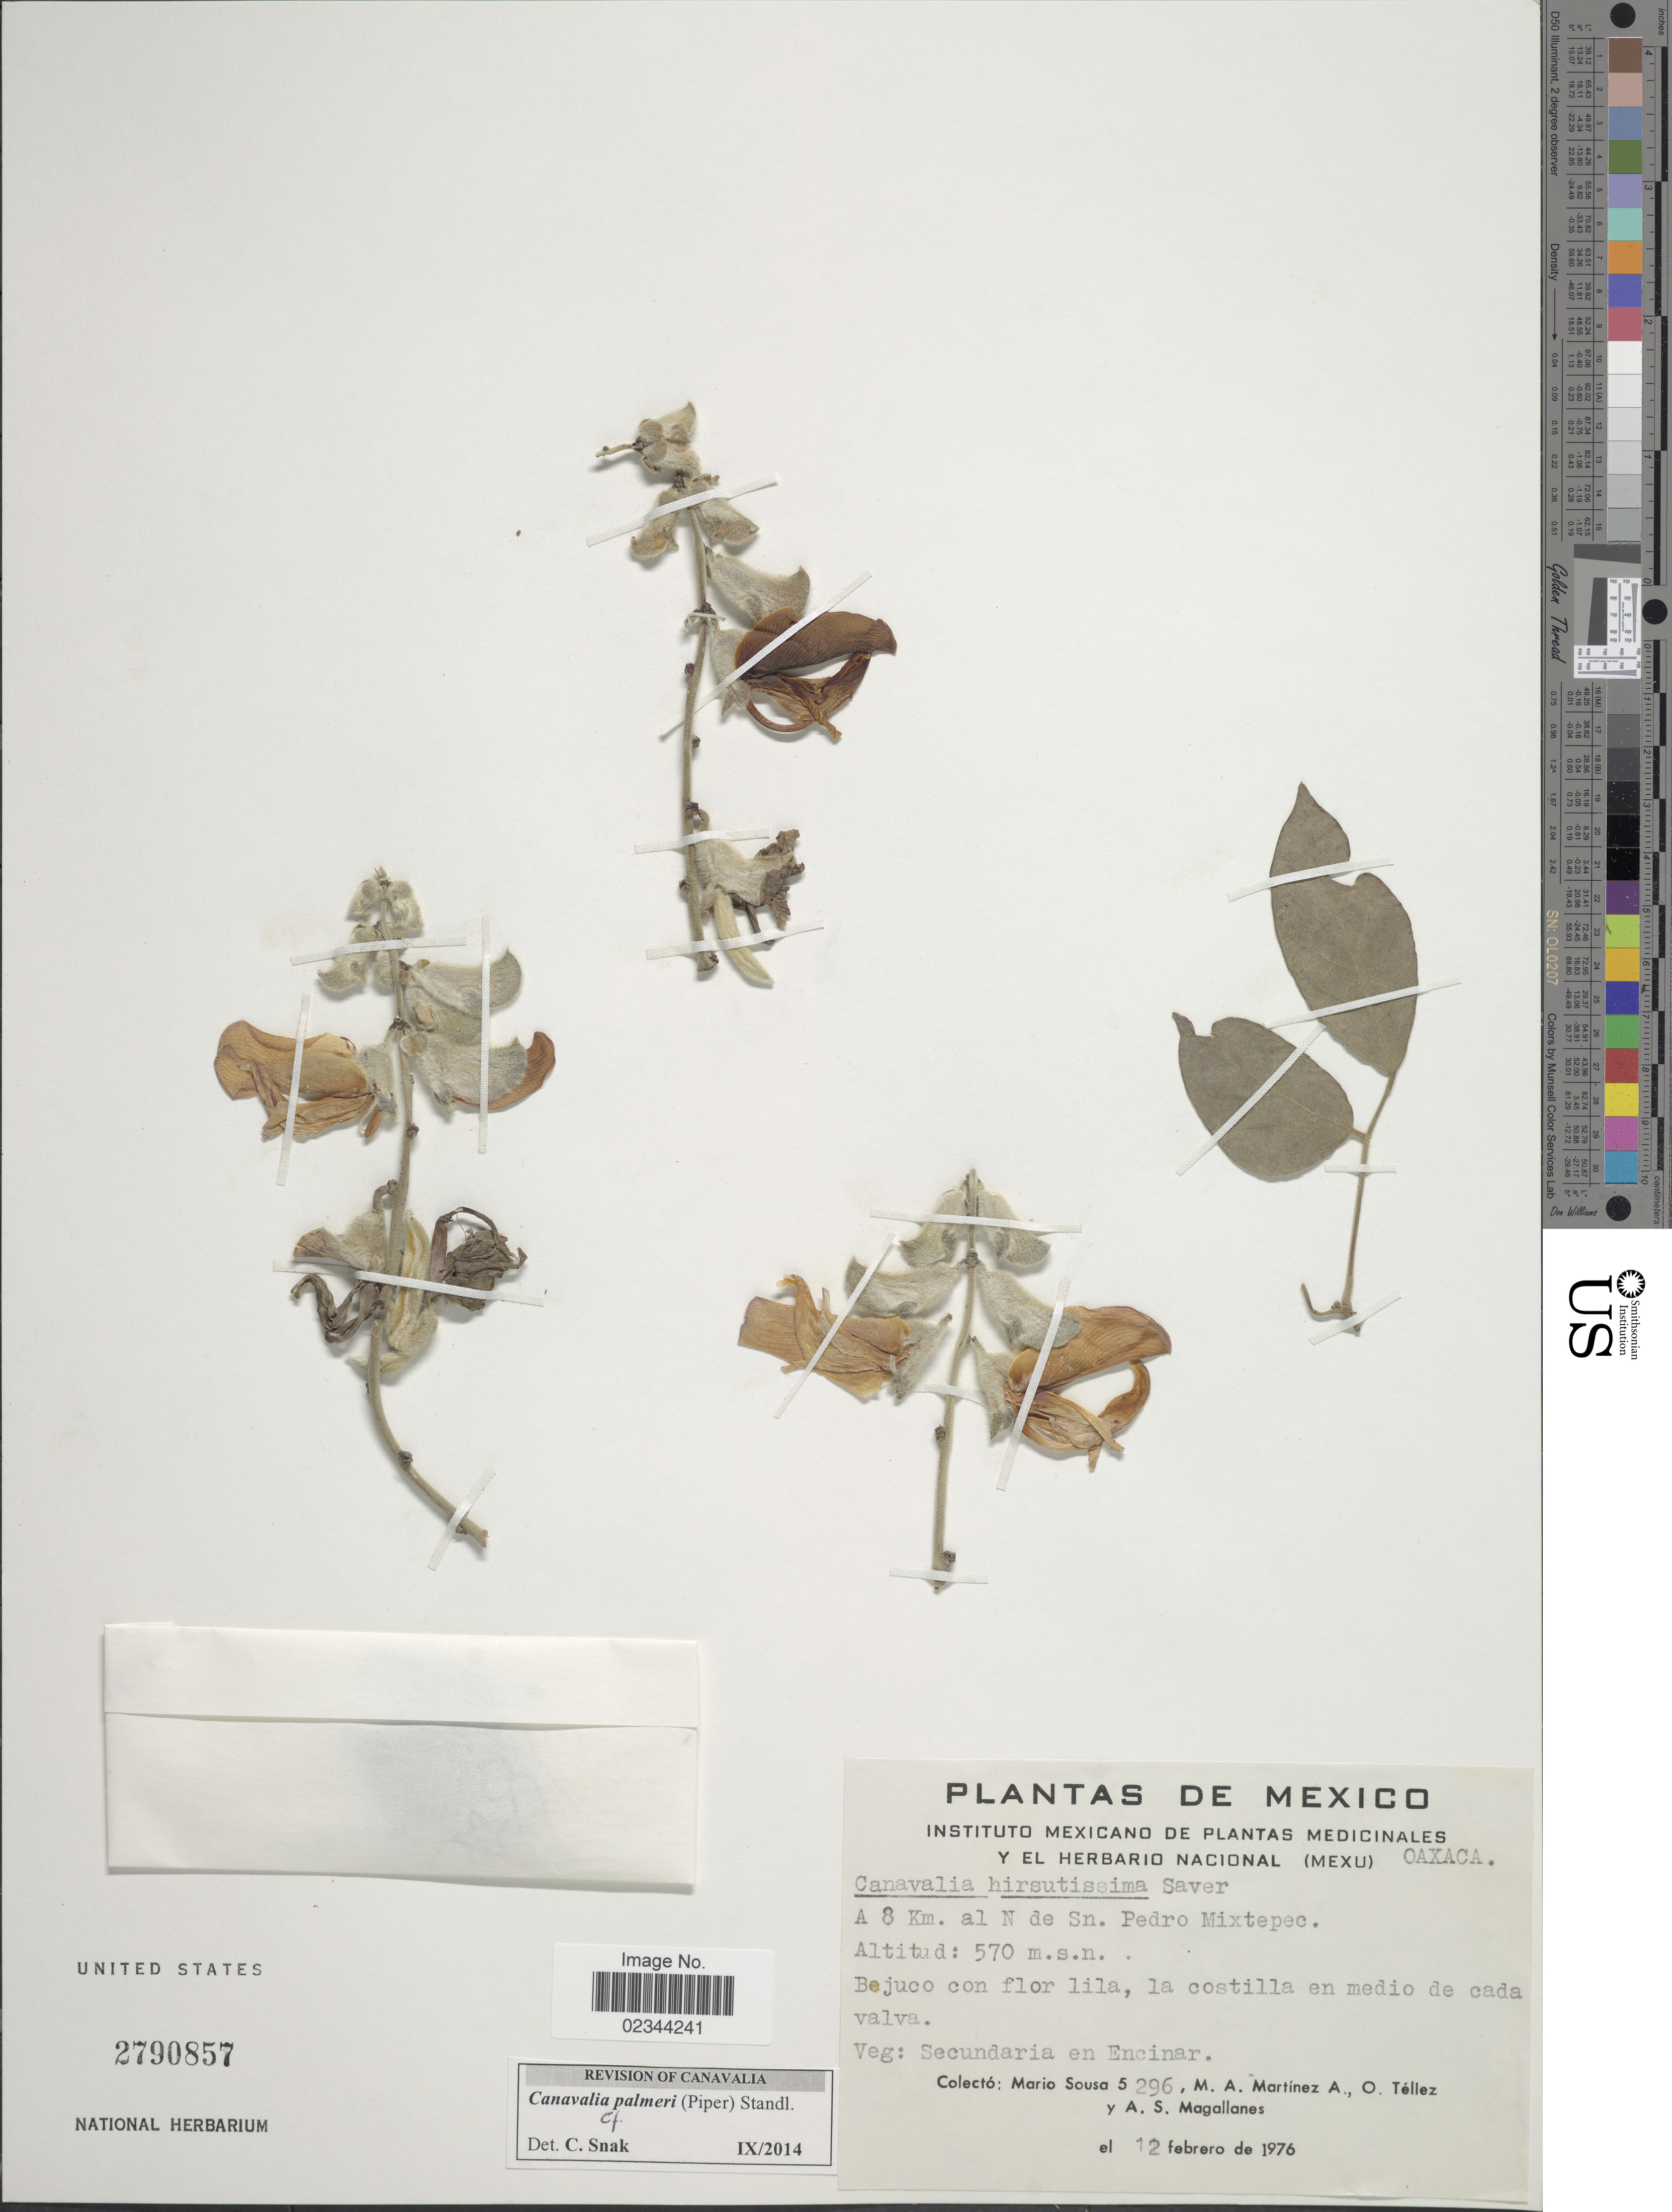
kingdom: Plantae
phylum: Tracheophyta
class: Magnoliopsida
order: Fabales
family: Fabaceae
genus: Canavalia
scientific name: Canavalia palmeri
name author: (Piper) Standl.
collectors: M. Sousa S., M. A. Martínez Alfaro, O. Tellez & A. Magallanes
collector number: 296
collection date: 1976-02-12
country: Mexico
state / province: Oaxaca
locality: A 8 km al N de Sn. Pedro Mixtepec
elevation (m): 570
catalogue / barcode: US 2790857